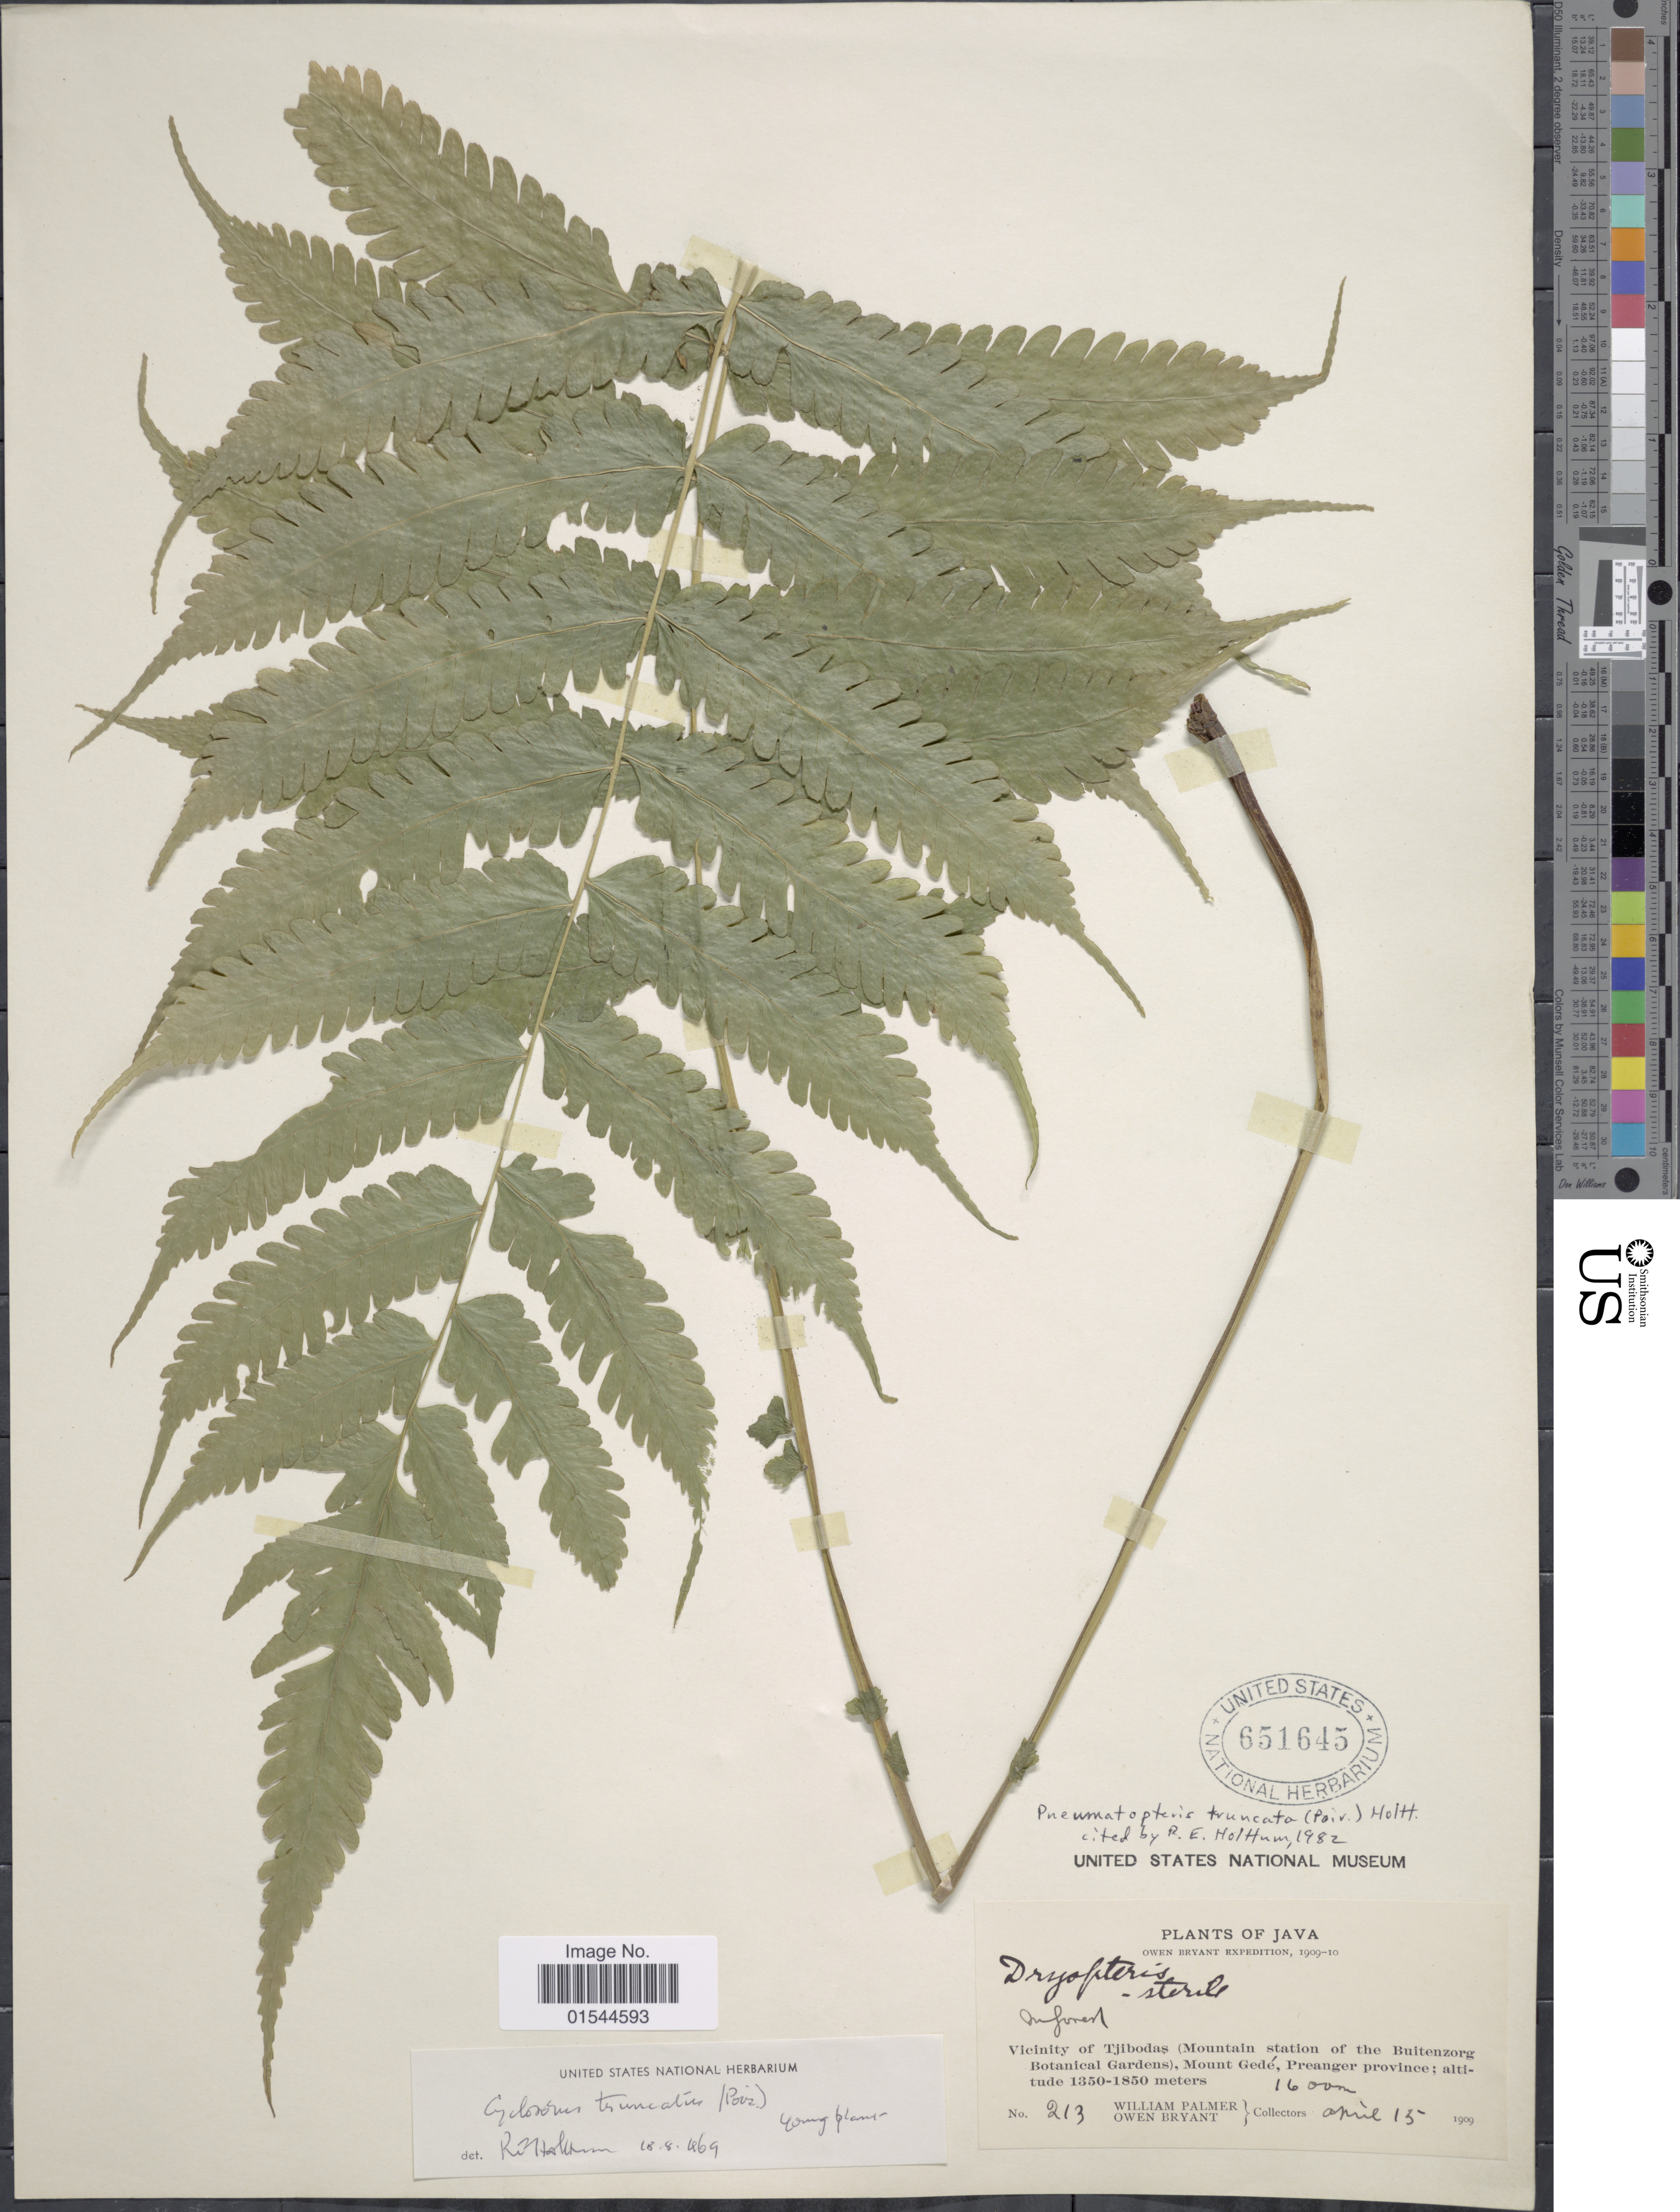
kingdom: Plantae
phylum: Tracheophyta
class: Polypodiopsida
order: Polypodiales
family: Thelypteridaceae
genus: Pneumatopteris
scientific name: Pneumatopteris truncata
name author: (Poir.) Holttum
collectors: W. Palmer & O. Bryant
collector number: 213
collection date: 1909-04-15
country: Indonesia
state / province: Java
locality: Vicinity of Tjibodas (Mountain station of the Buitenzorg Botanical Gardens), Mount Gede, Preanger province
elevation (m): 1600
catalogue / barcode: US 651645